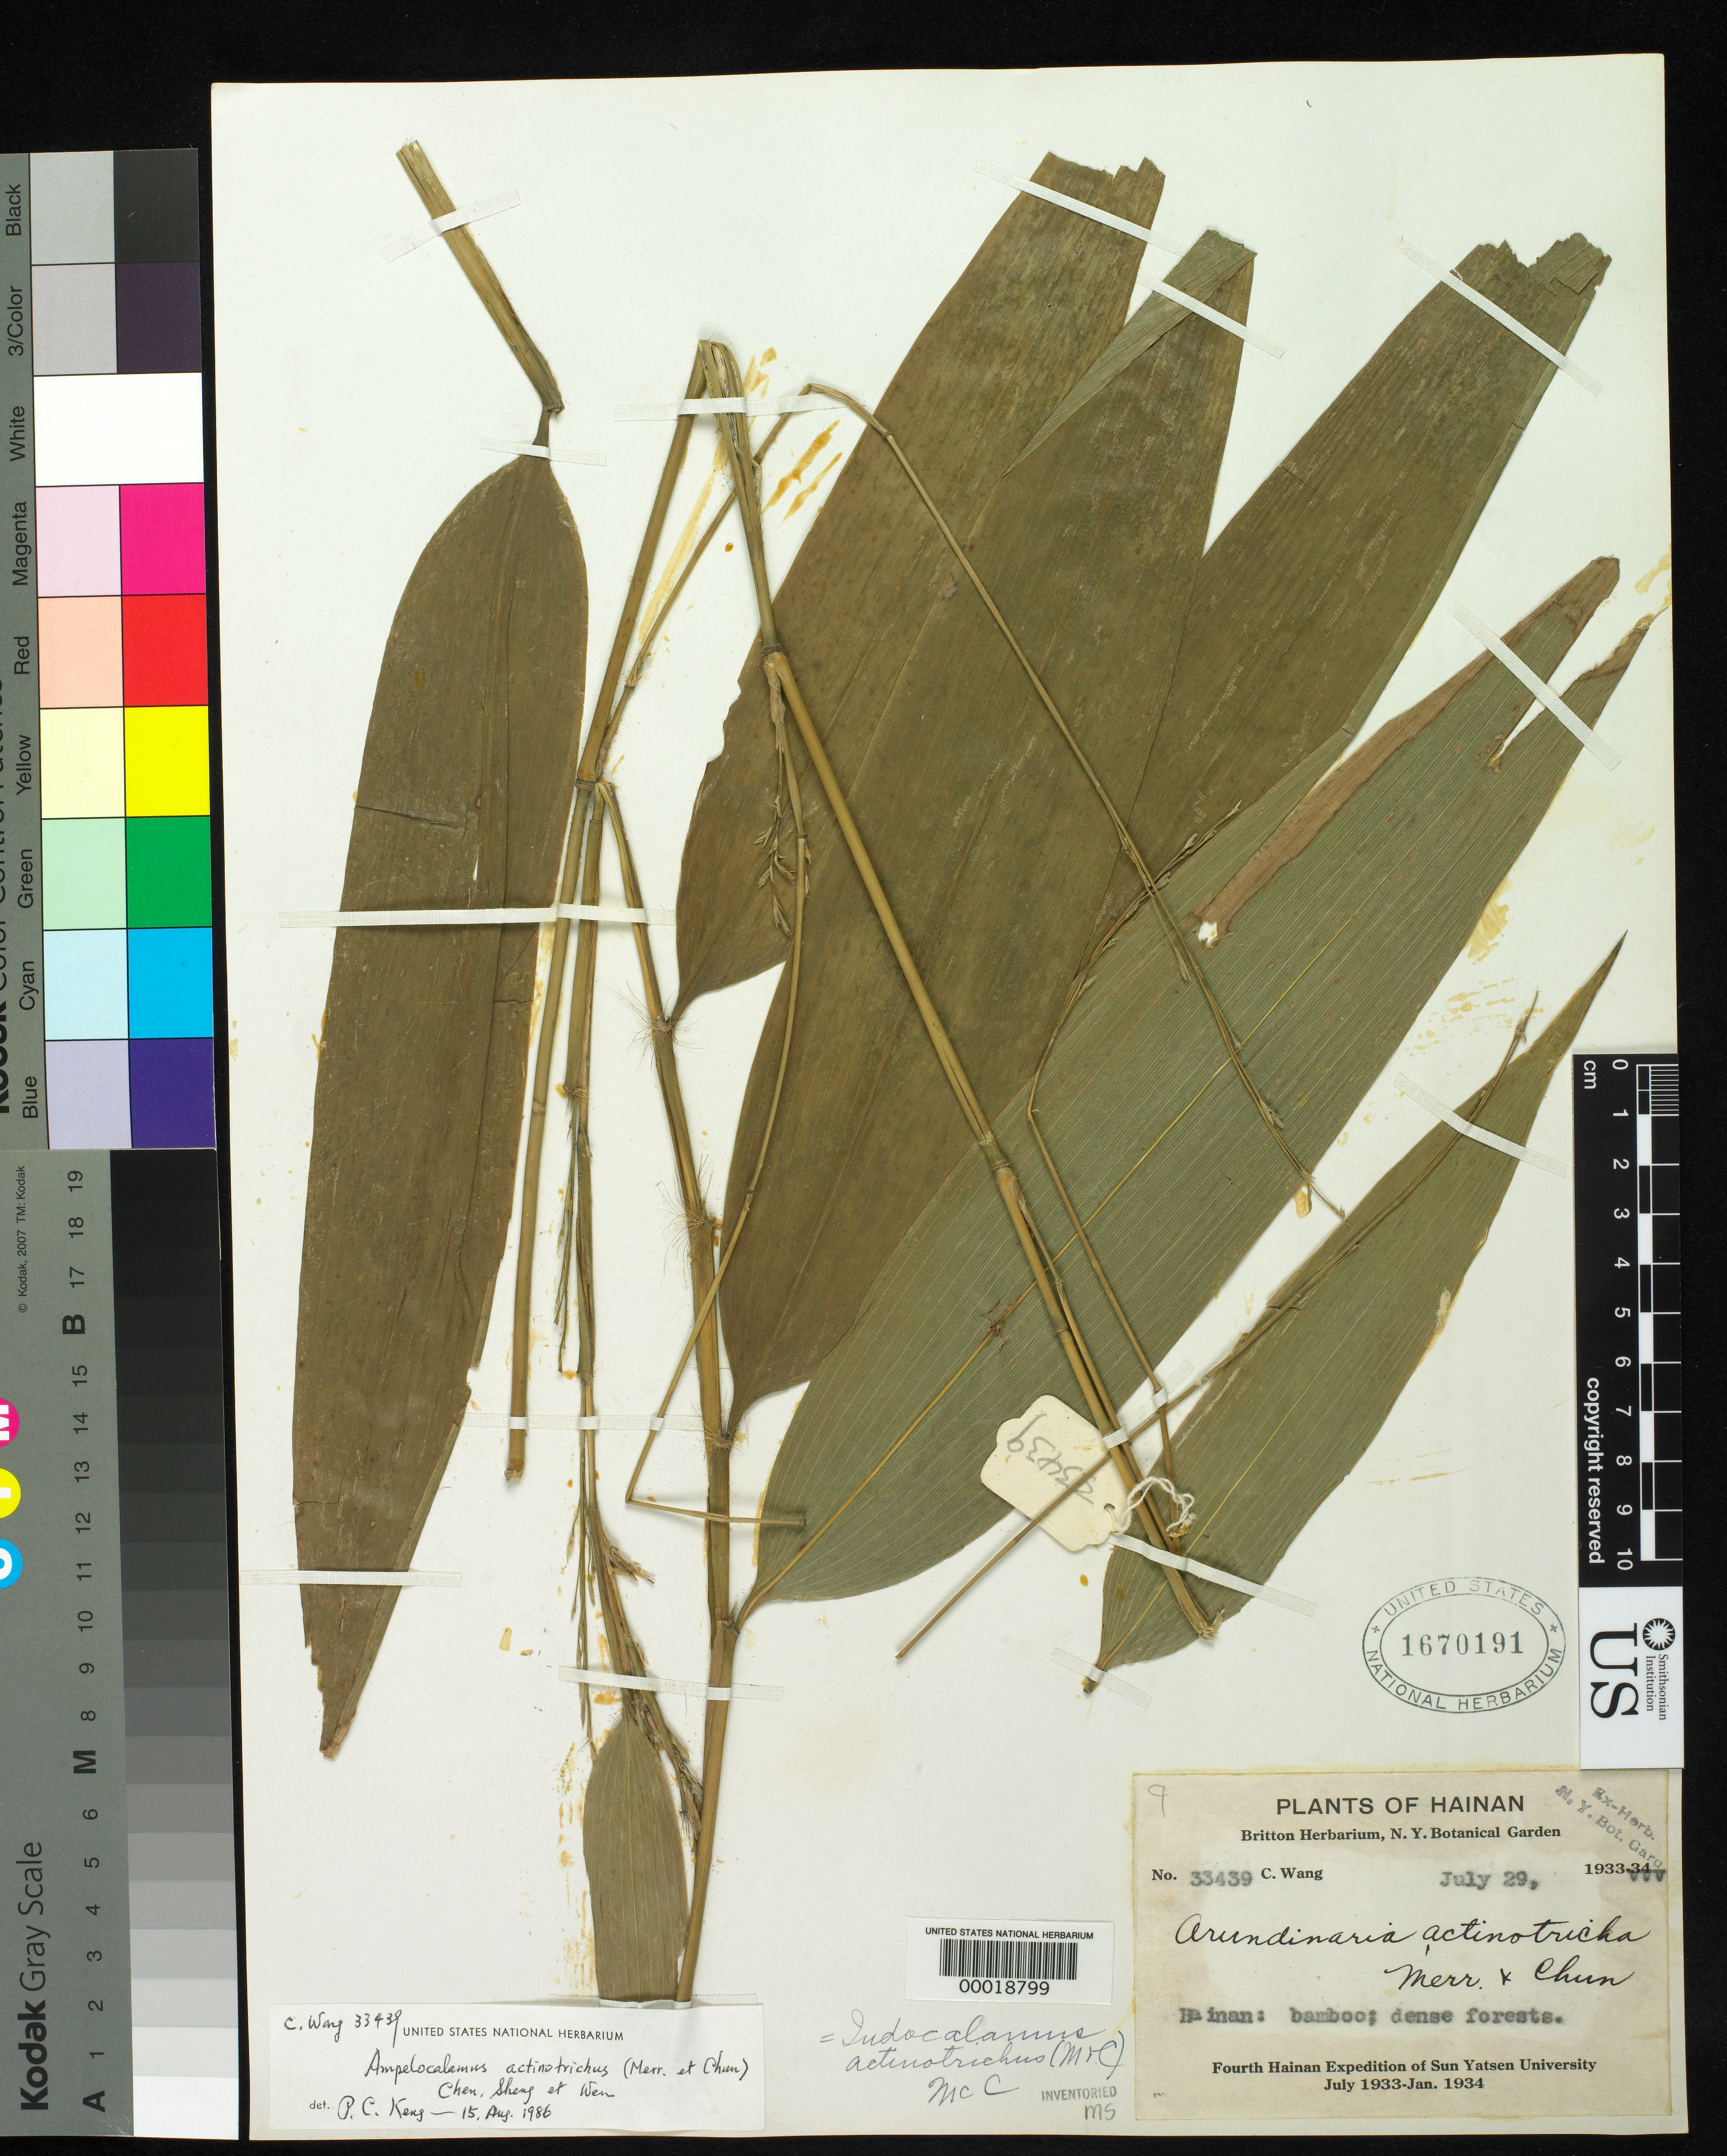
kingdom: Plantae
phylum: Tracheophyta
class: Liliopsida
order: Poales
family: Poaceae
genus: Ampelocalamus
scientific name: Ampelocalamus actinotrichus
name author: (Merr. & Chun) S.L. Chen et al.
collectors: C. Wang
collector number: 33439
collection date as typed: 29 Jul 1933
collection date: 1933-07-29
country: China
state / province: Hainan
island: Hainan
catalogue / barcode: US 1670191